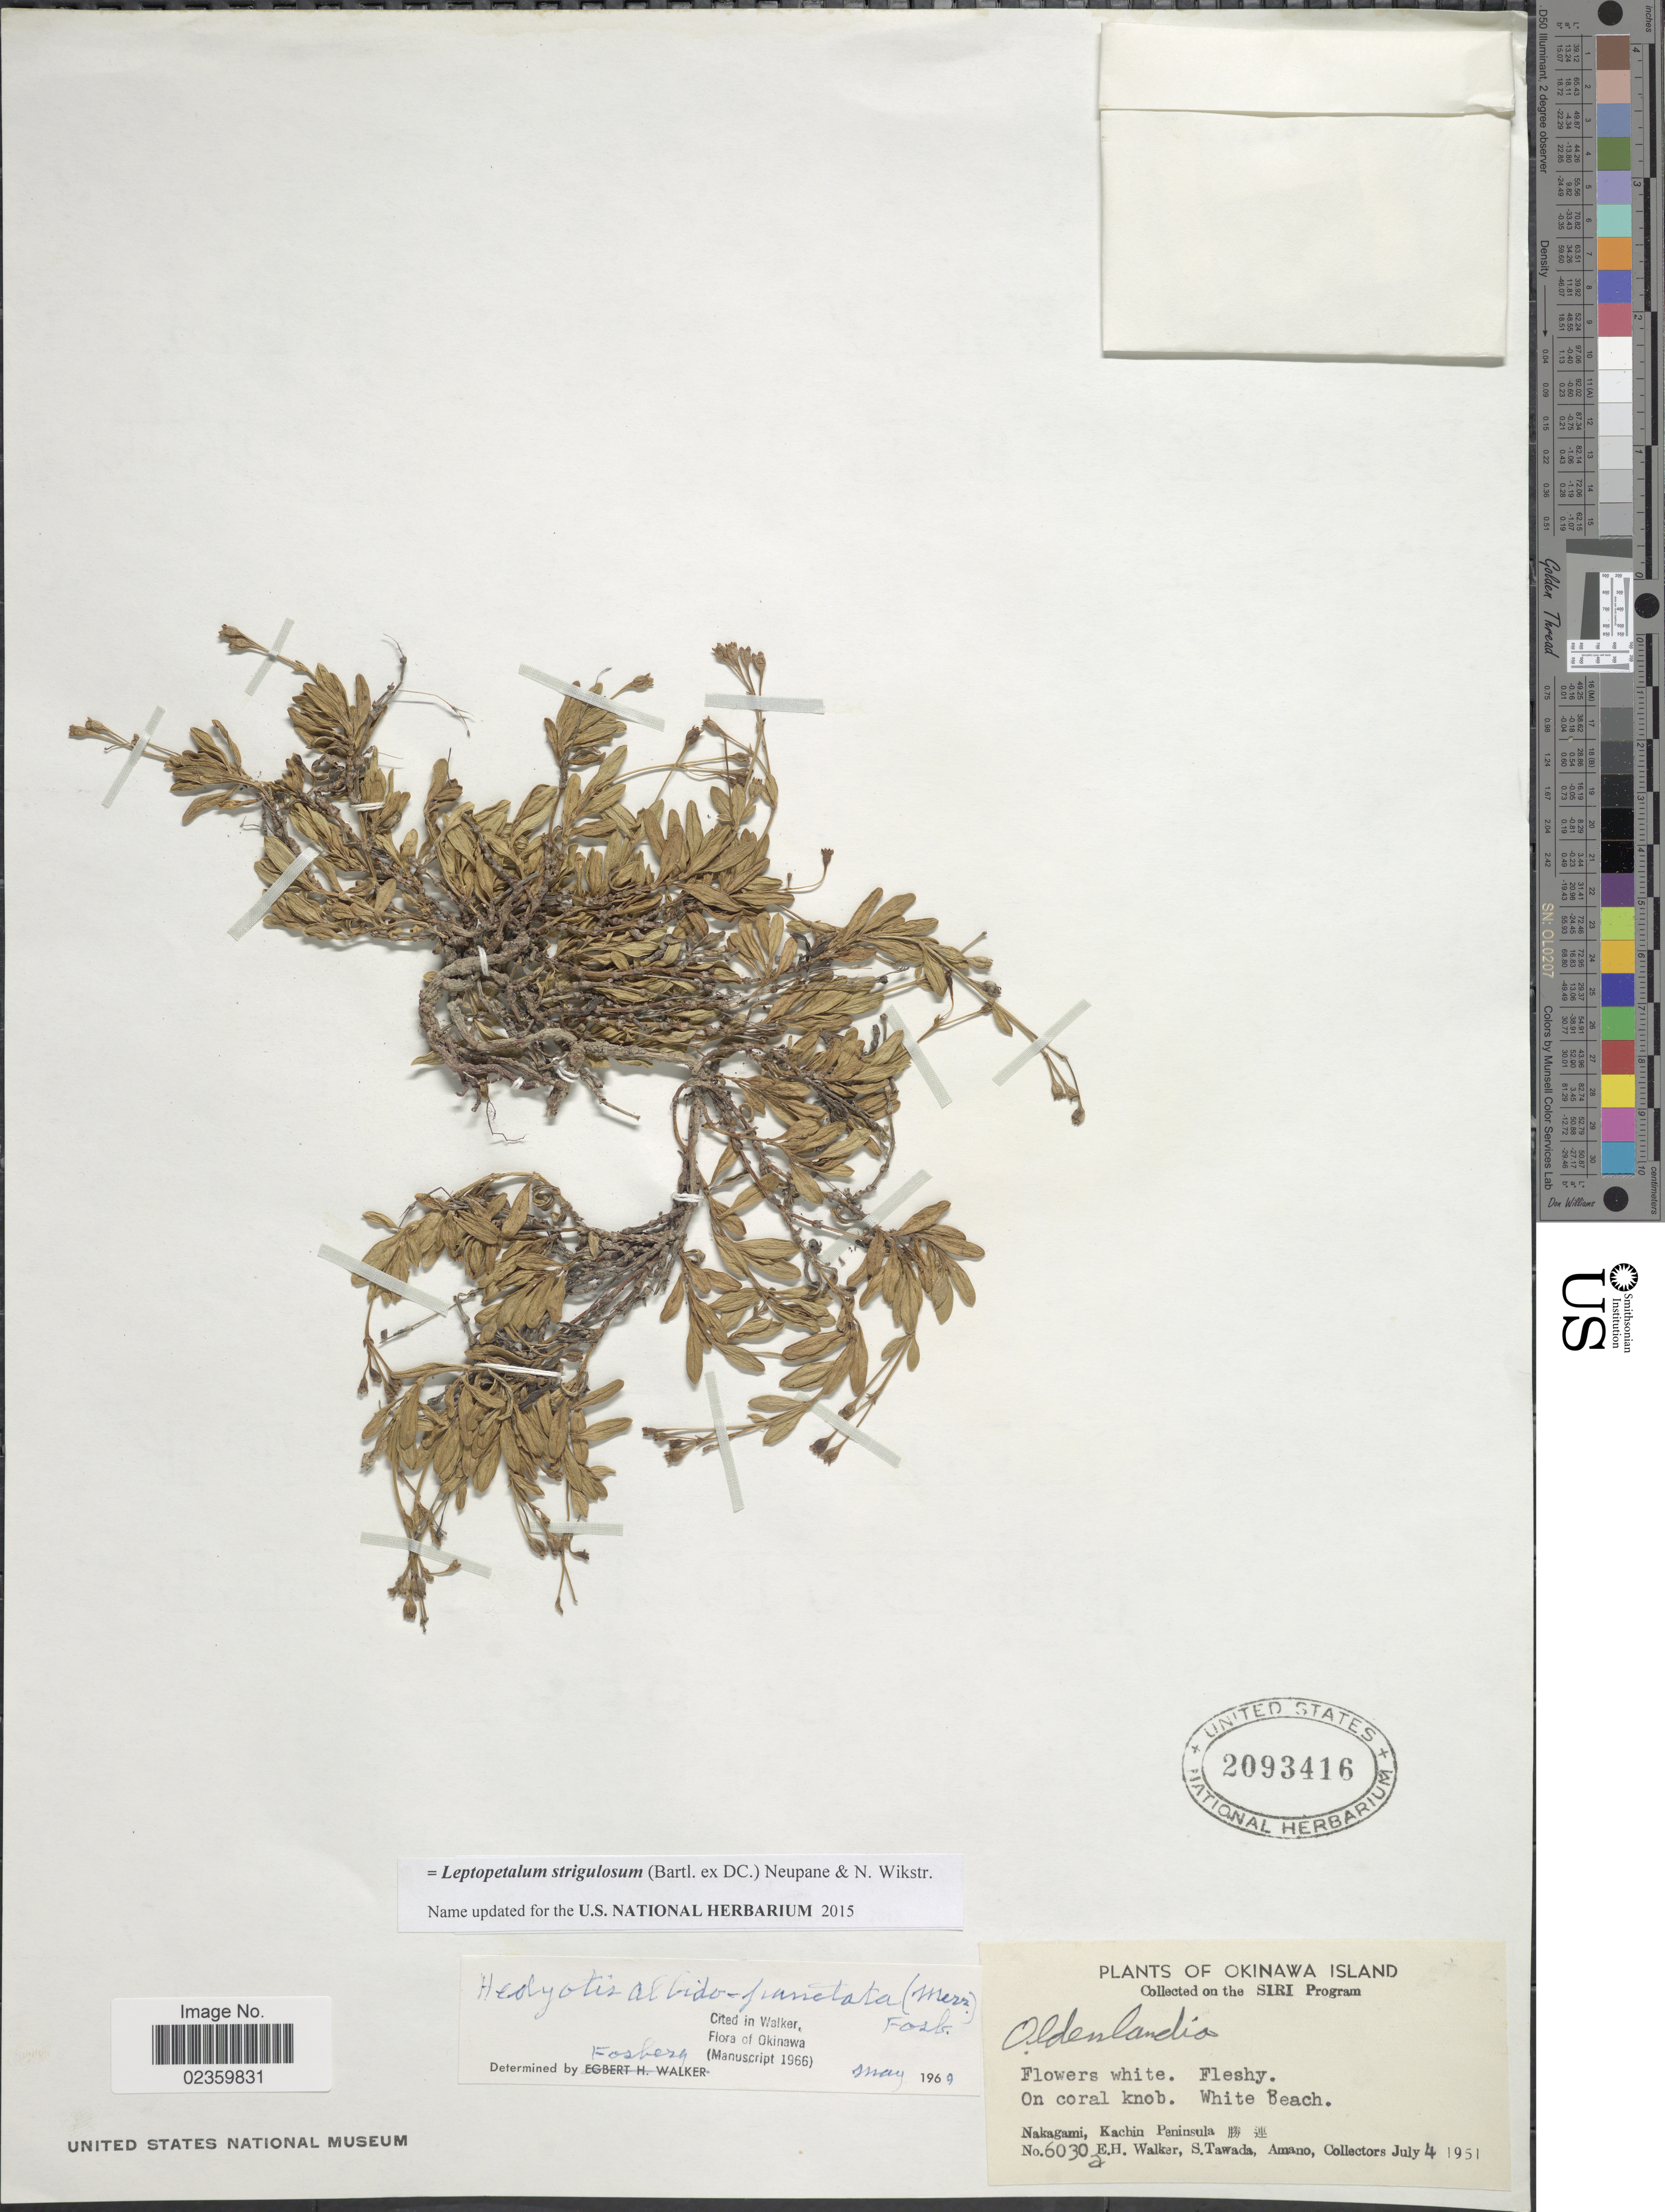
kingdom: Plantae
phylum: Tracheophyta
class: Magnoliopsida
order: Gentianales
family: Rubiaceae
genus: Leptopetalum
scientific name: Leptopetalum strigulosum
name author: (Bartl. ex DC.) Neupane & N. Wikstr.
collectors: E. H. Walker, S. Tawada & Amano, --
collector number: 6030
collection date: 1951-07-04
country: Japan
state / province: Okinawa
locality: Okinawa Island, Nakagami, Kachin Peninsula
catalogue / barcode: US 2093416